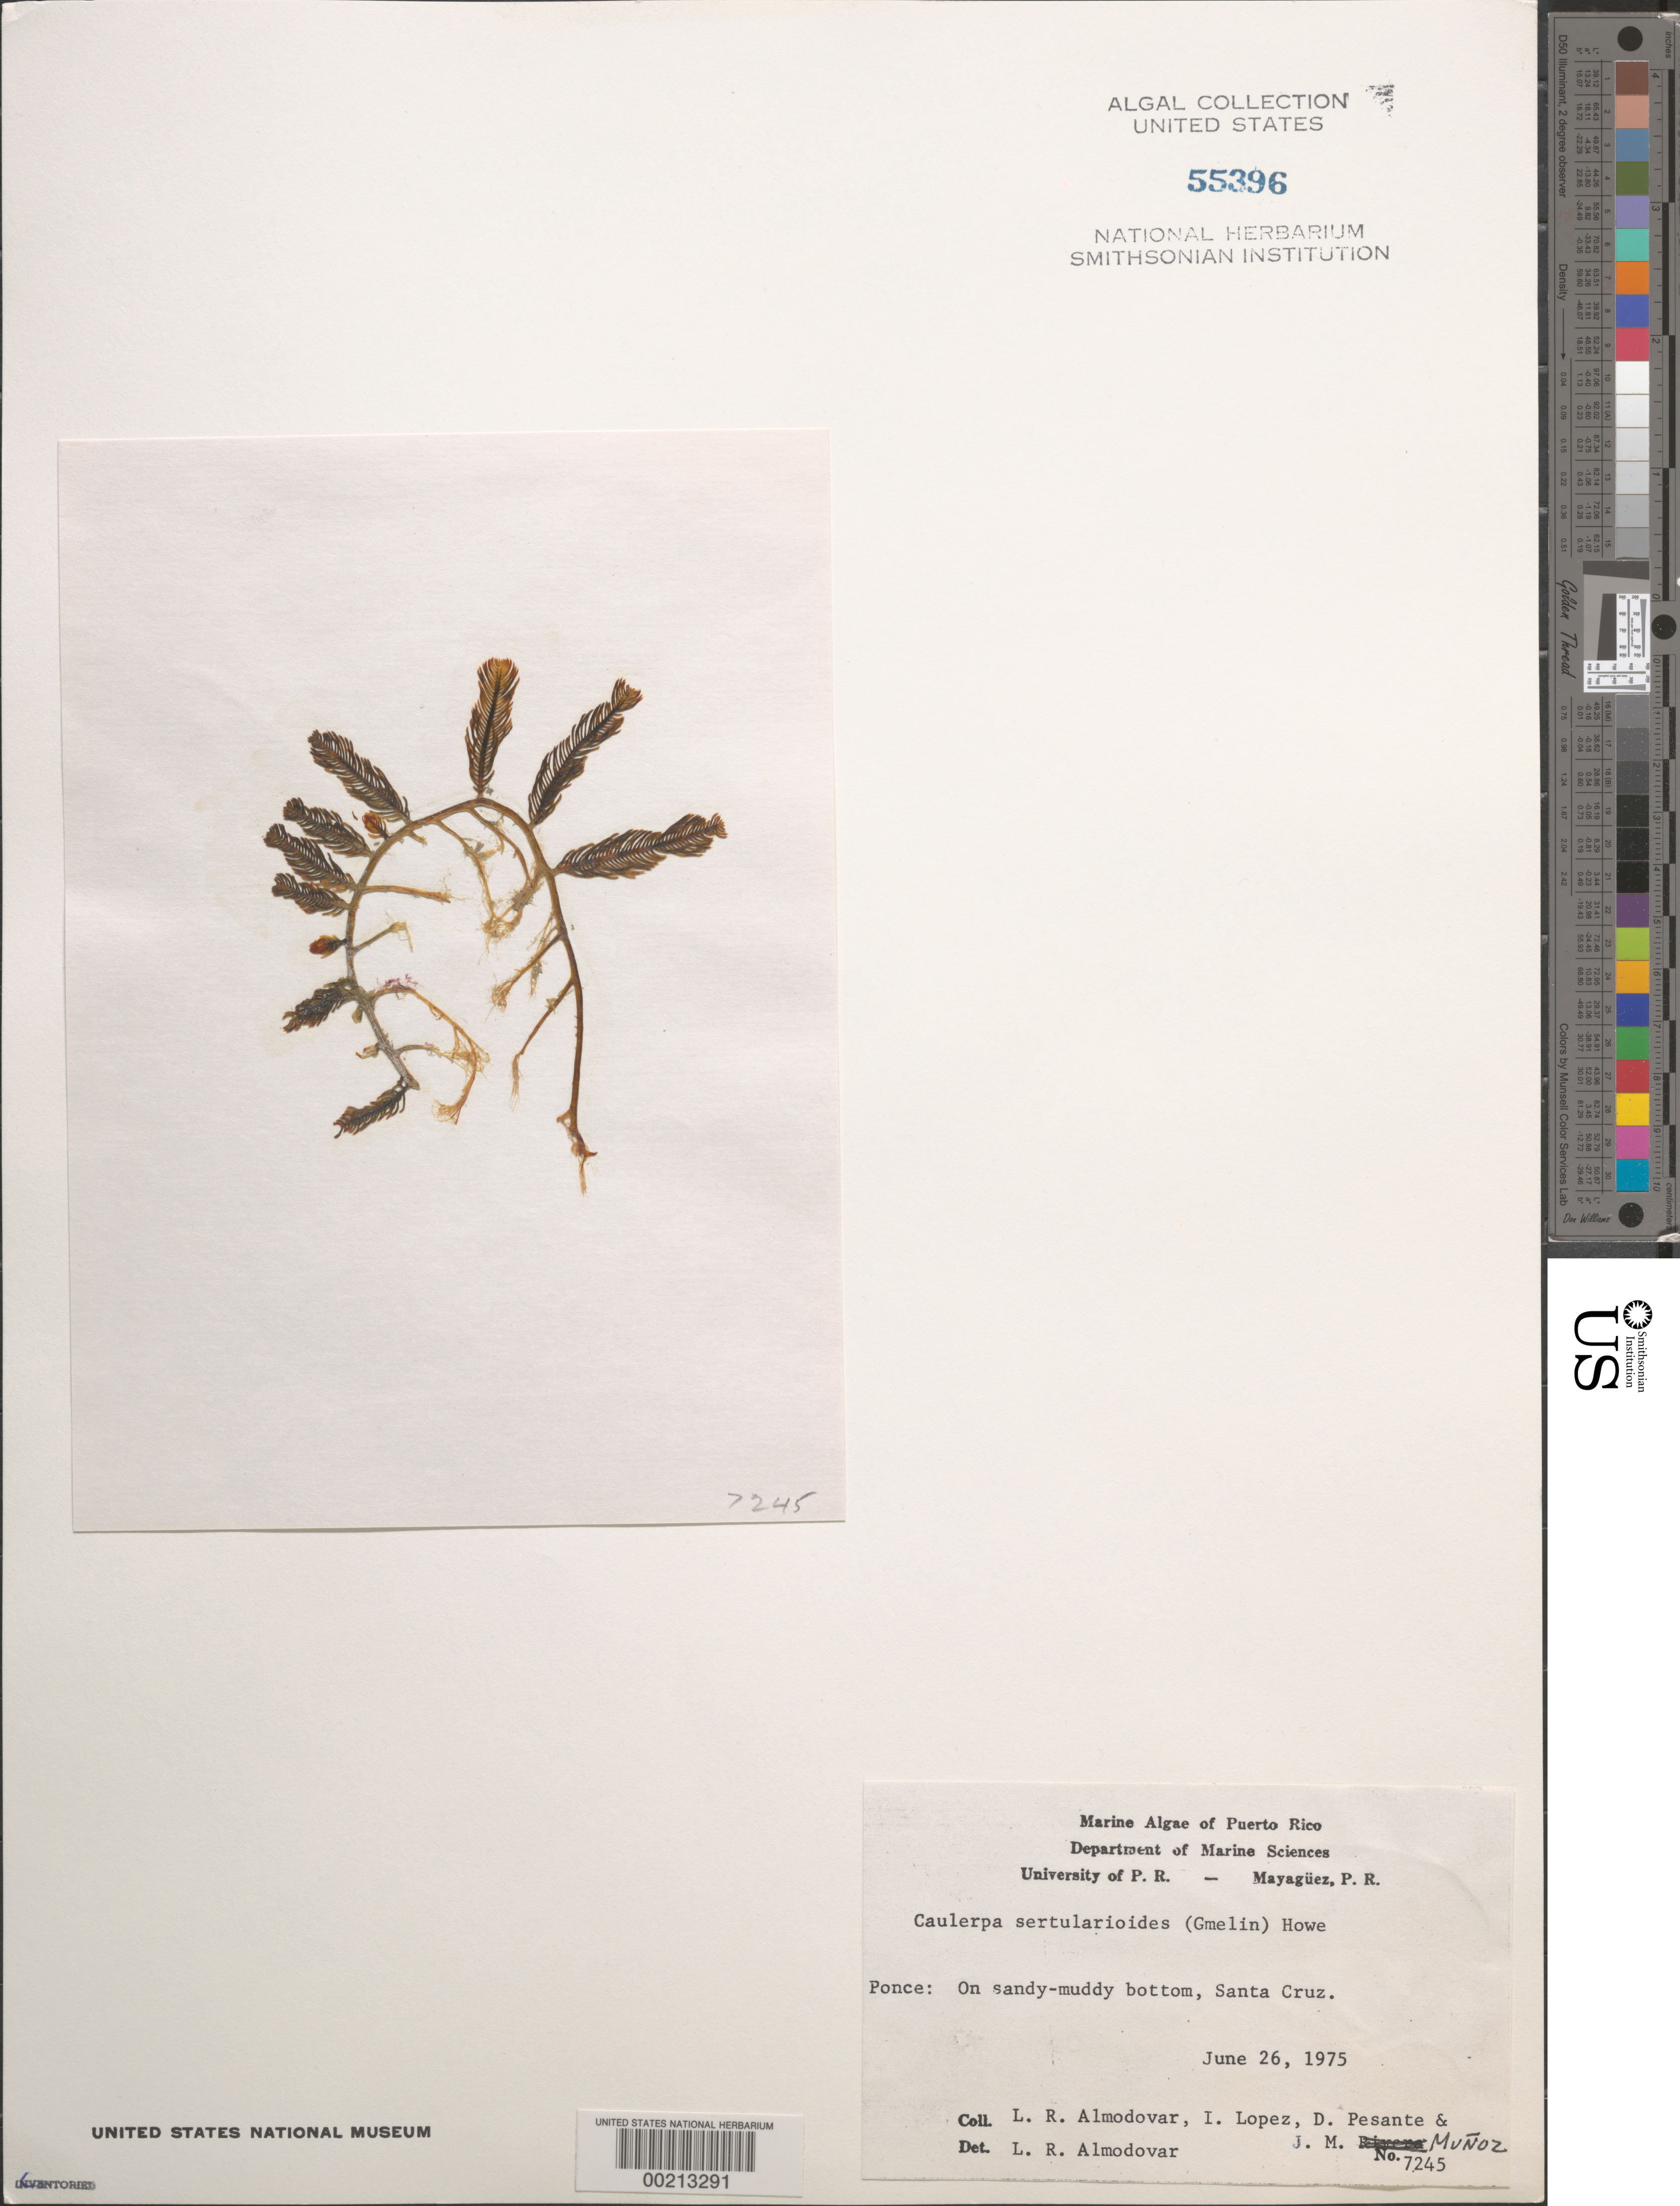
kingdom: Plantae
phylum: Chlorophyta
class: Ulvophyceae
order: Bryopsidales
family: Caulerpaceae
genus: Caulerpa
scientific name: Caulerpa sertularioides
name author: (S.G. Gmel.) M. Howe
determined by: Almodovar, L. R.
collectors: L. Almodovar, I. Lopéz, D. Pesante & J. Muñoz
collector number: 7245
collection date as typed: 26 Jun 1975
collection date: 1975-06-26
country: Puerto Rico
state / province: Ponce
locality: Santa cruz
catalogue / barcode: US 55396